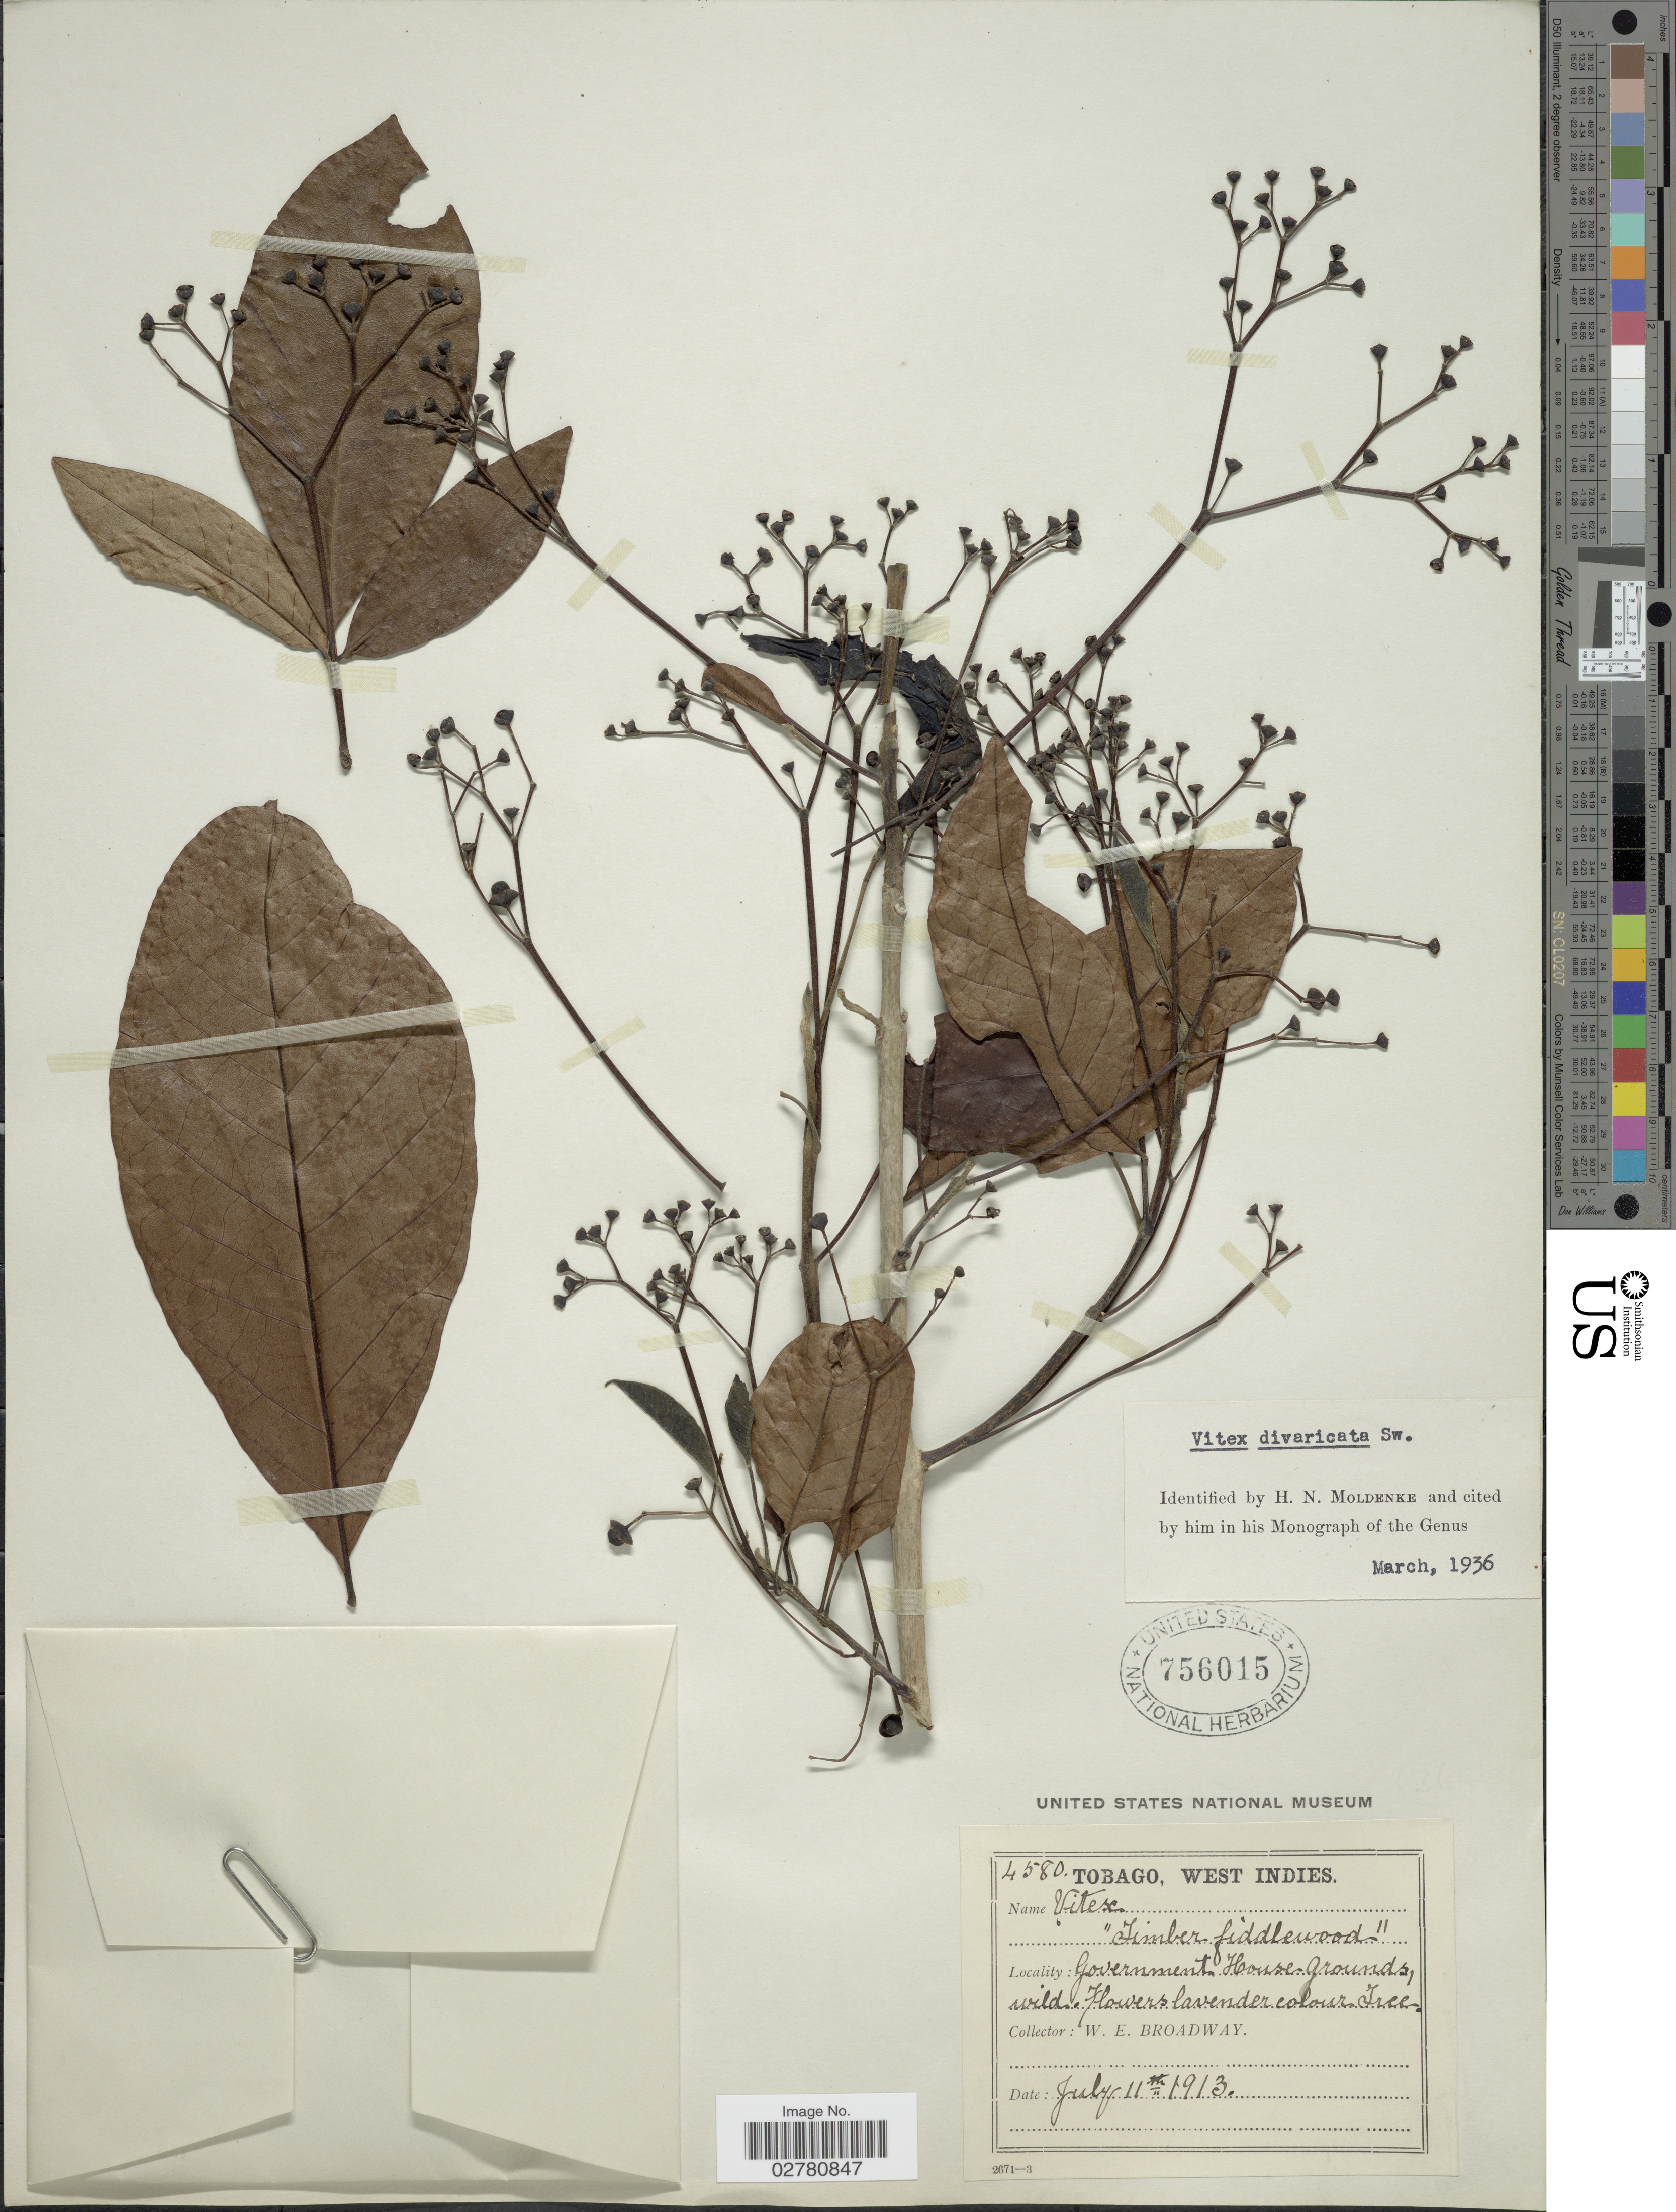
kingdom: Plantae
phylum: Tracheophyta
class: Magnoliopsida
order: Lamiales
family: Lamiaceae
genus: Vitex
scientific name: Vitex divaricata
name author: Sw.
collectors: W. E. Broadway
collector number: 4580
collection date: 1913-07-11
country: Trinidad and Tobago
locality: Tobago. Government House-Grounds.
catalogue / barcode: US 756015